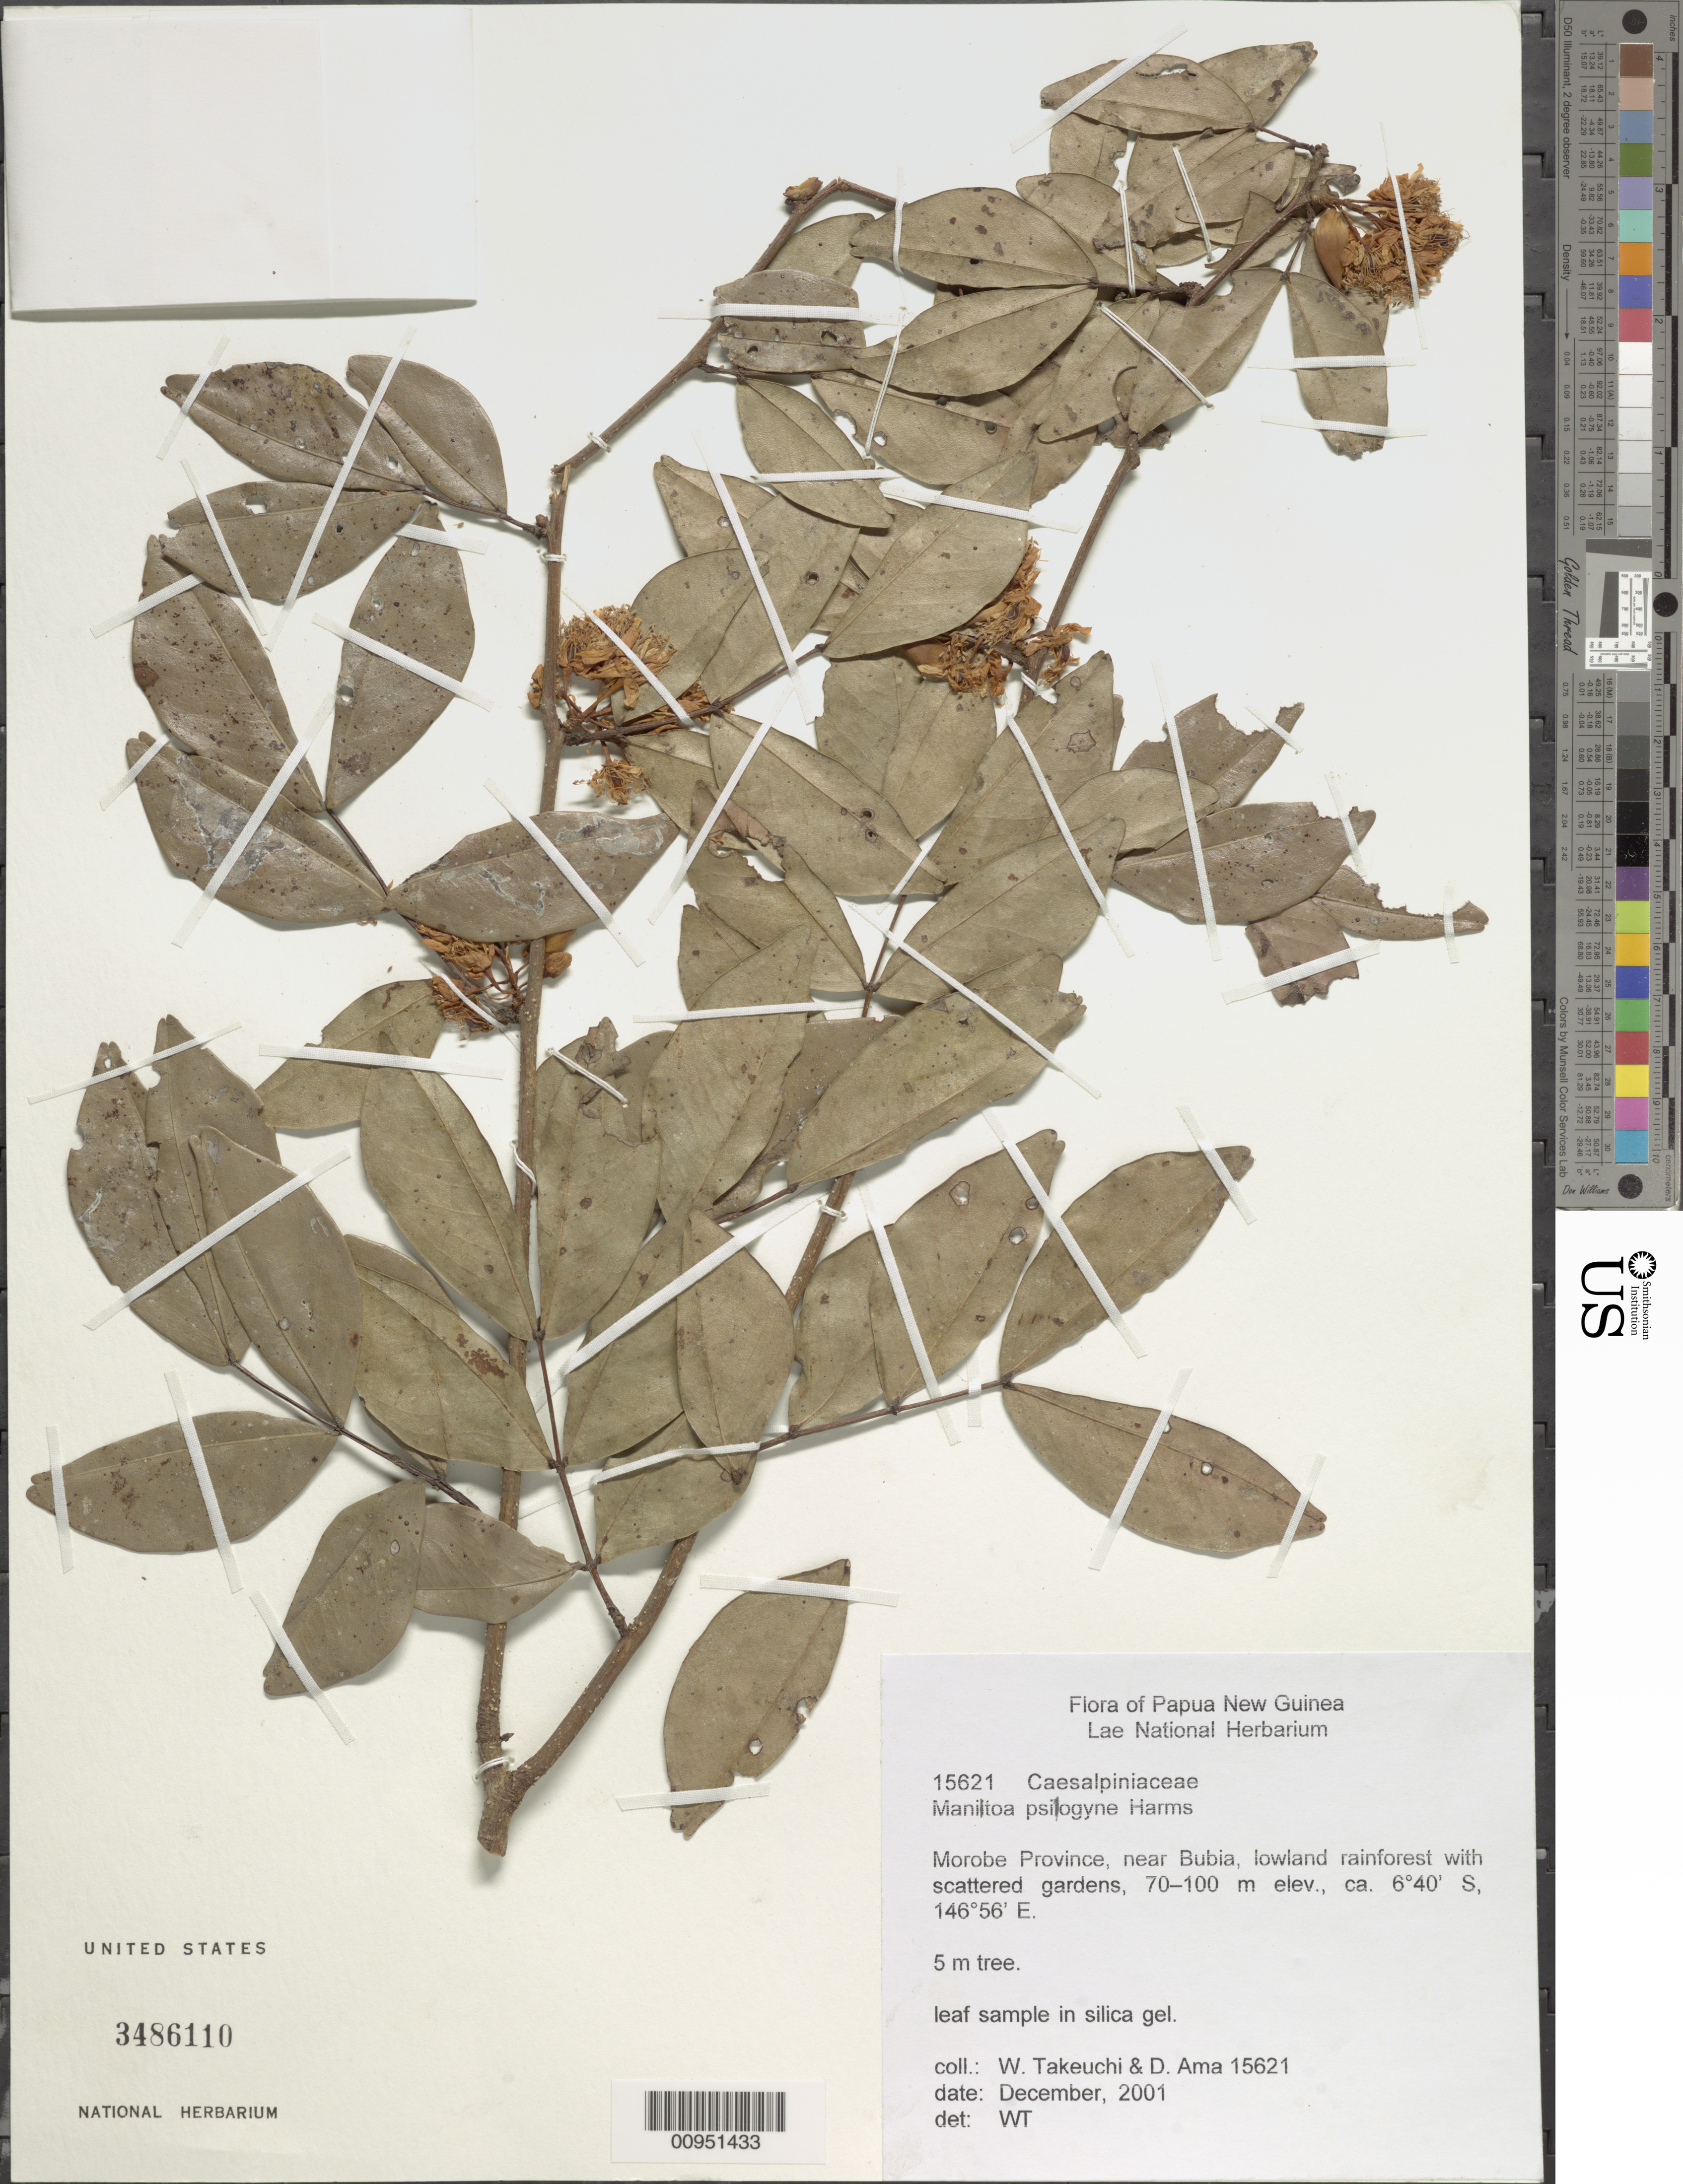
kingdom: Plantae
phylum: Tracheophyta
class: Magnoliopsida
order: Fabales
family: Fabaceae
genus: Maniltoa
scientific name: Maniltoa psilogyne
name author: Harms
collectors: W. N. Takeuchi & D. Ama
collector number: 15621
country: Papua New Guinea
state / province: Southern Highlands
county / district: Morobe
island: New Guinea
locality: Near Bubia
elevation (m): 70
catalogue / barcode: US 3486110